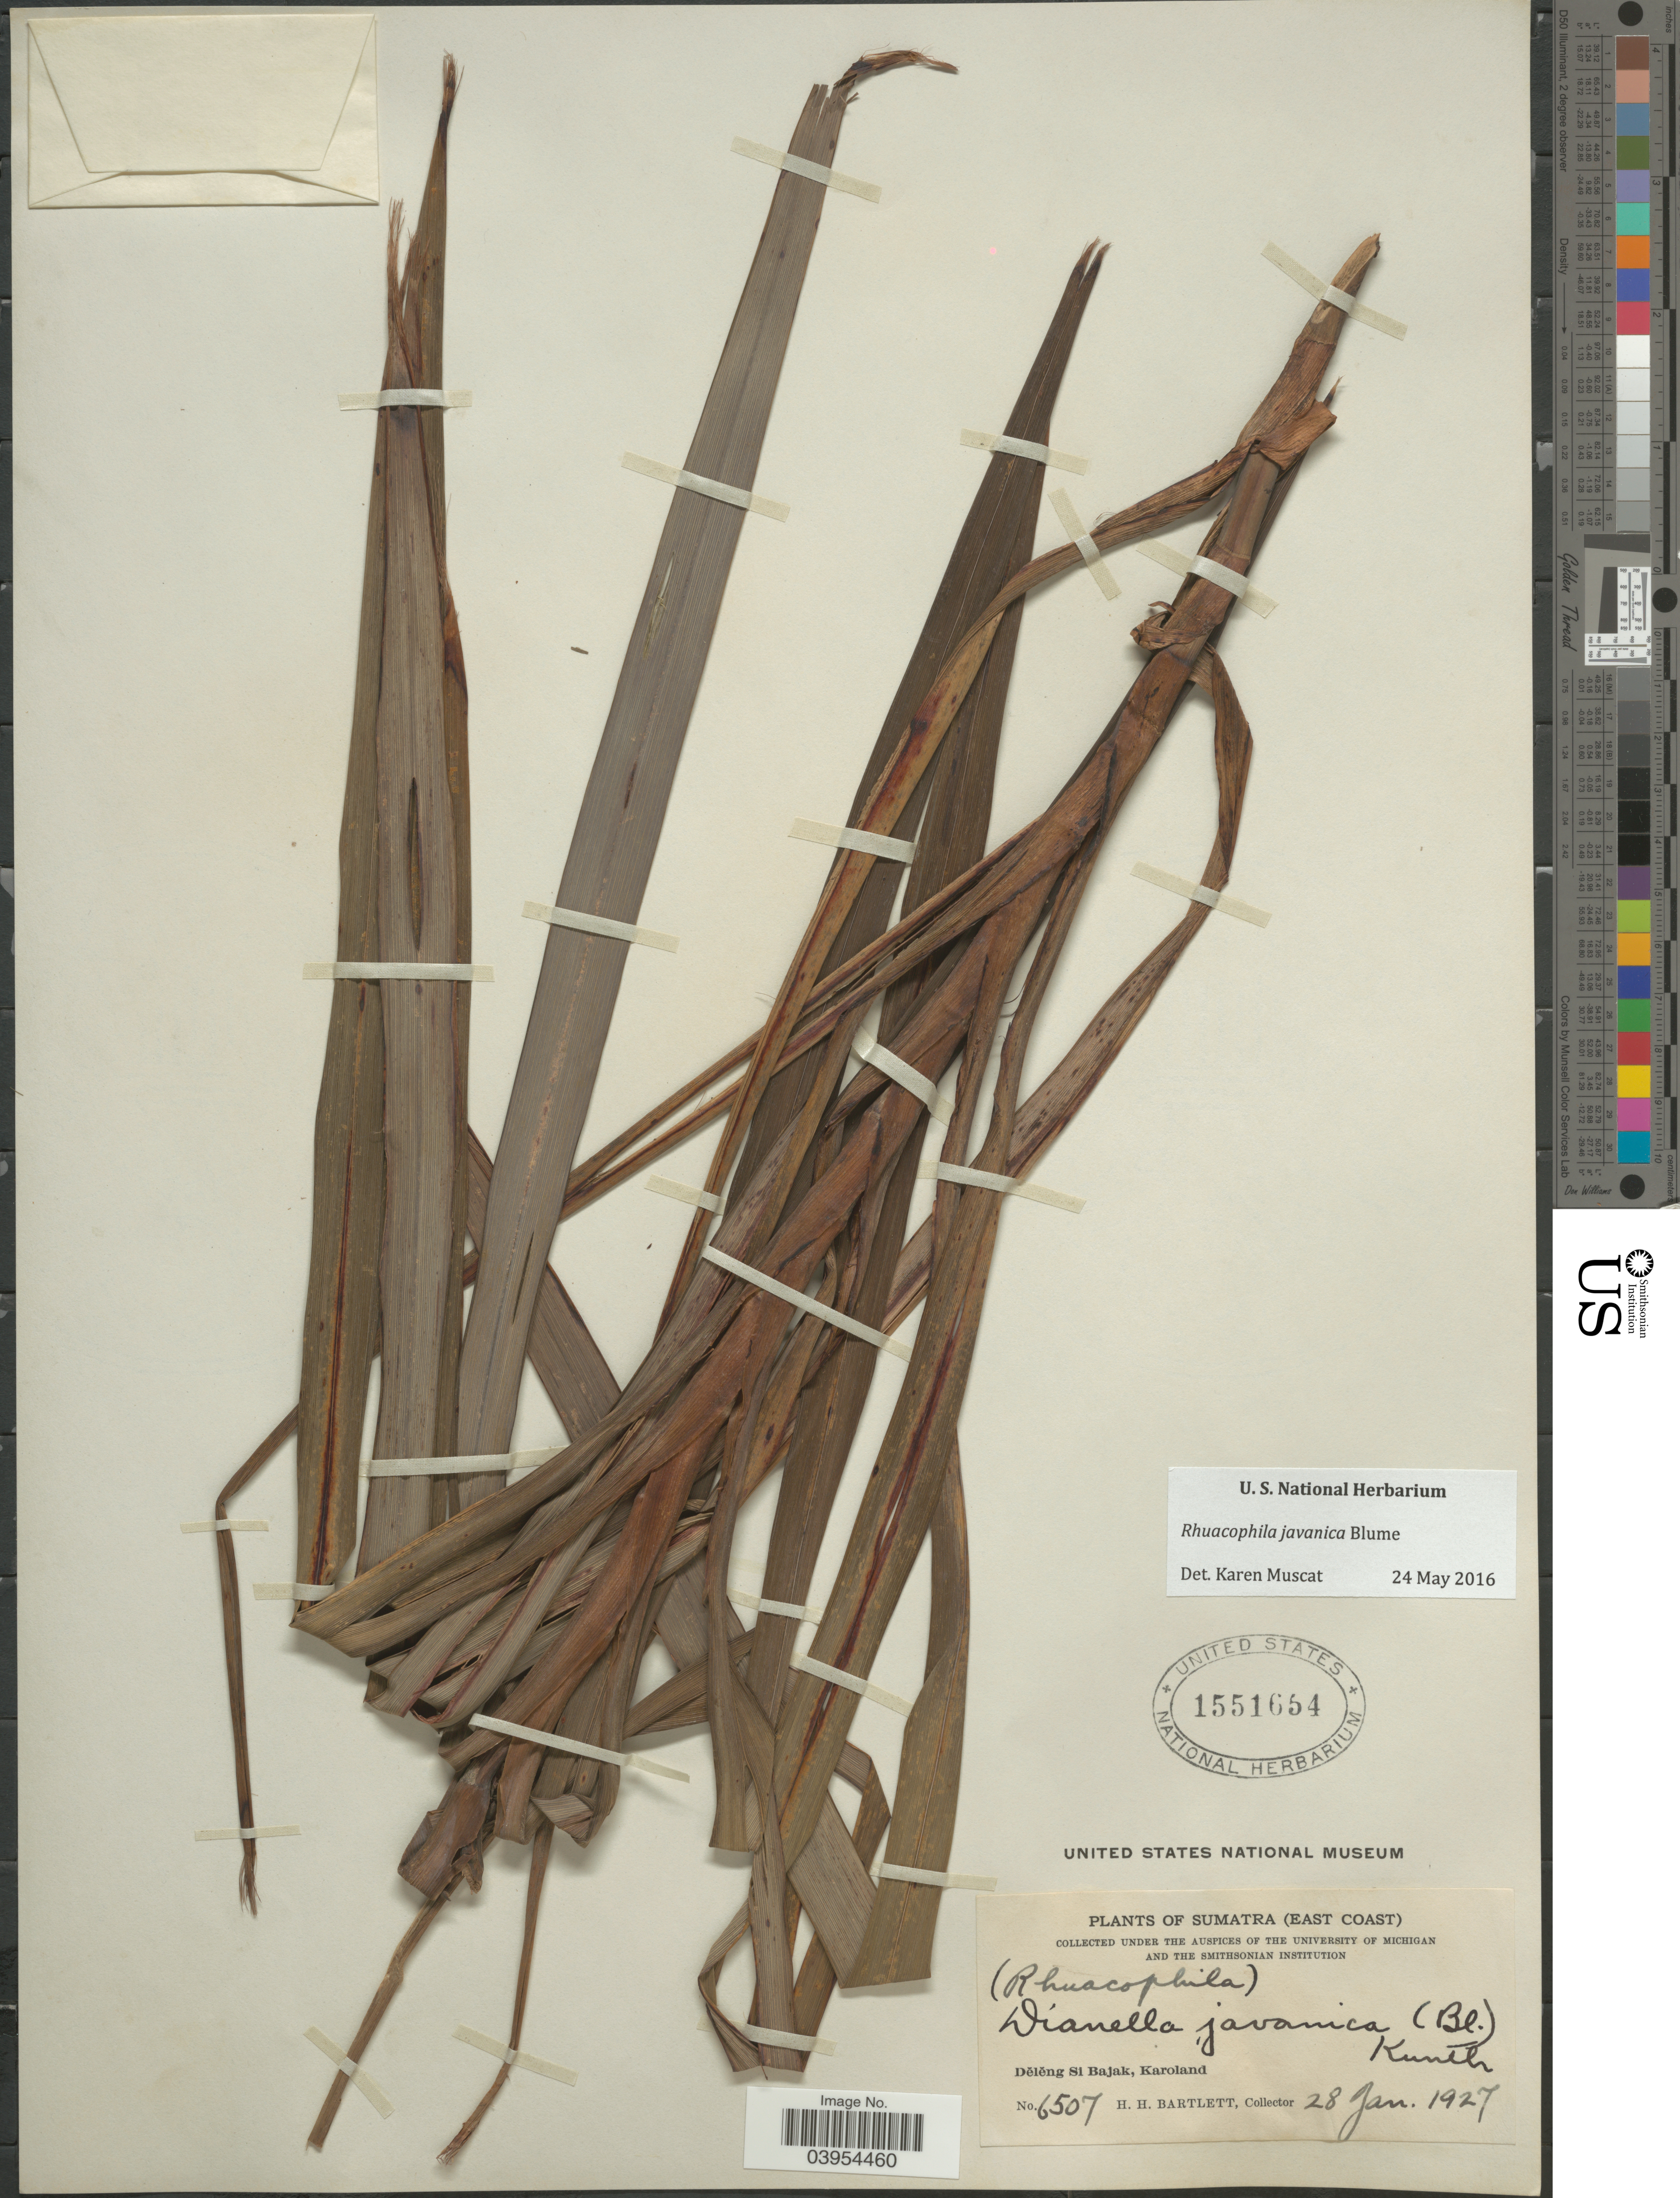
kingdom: Plantae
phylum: Tracheophyta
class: Liliopsida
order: Asparagales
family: Asphodelaceae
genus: Dianella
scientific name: Dianella javanica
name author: Blume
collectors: H. H. Bartlett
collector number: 6507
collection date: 1927-01-28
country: Indonesia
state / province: Sumatra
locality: (East Coast). Deleng Si Bajak, Karoland.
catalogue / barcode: US 1551654